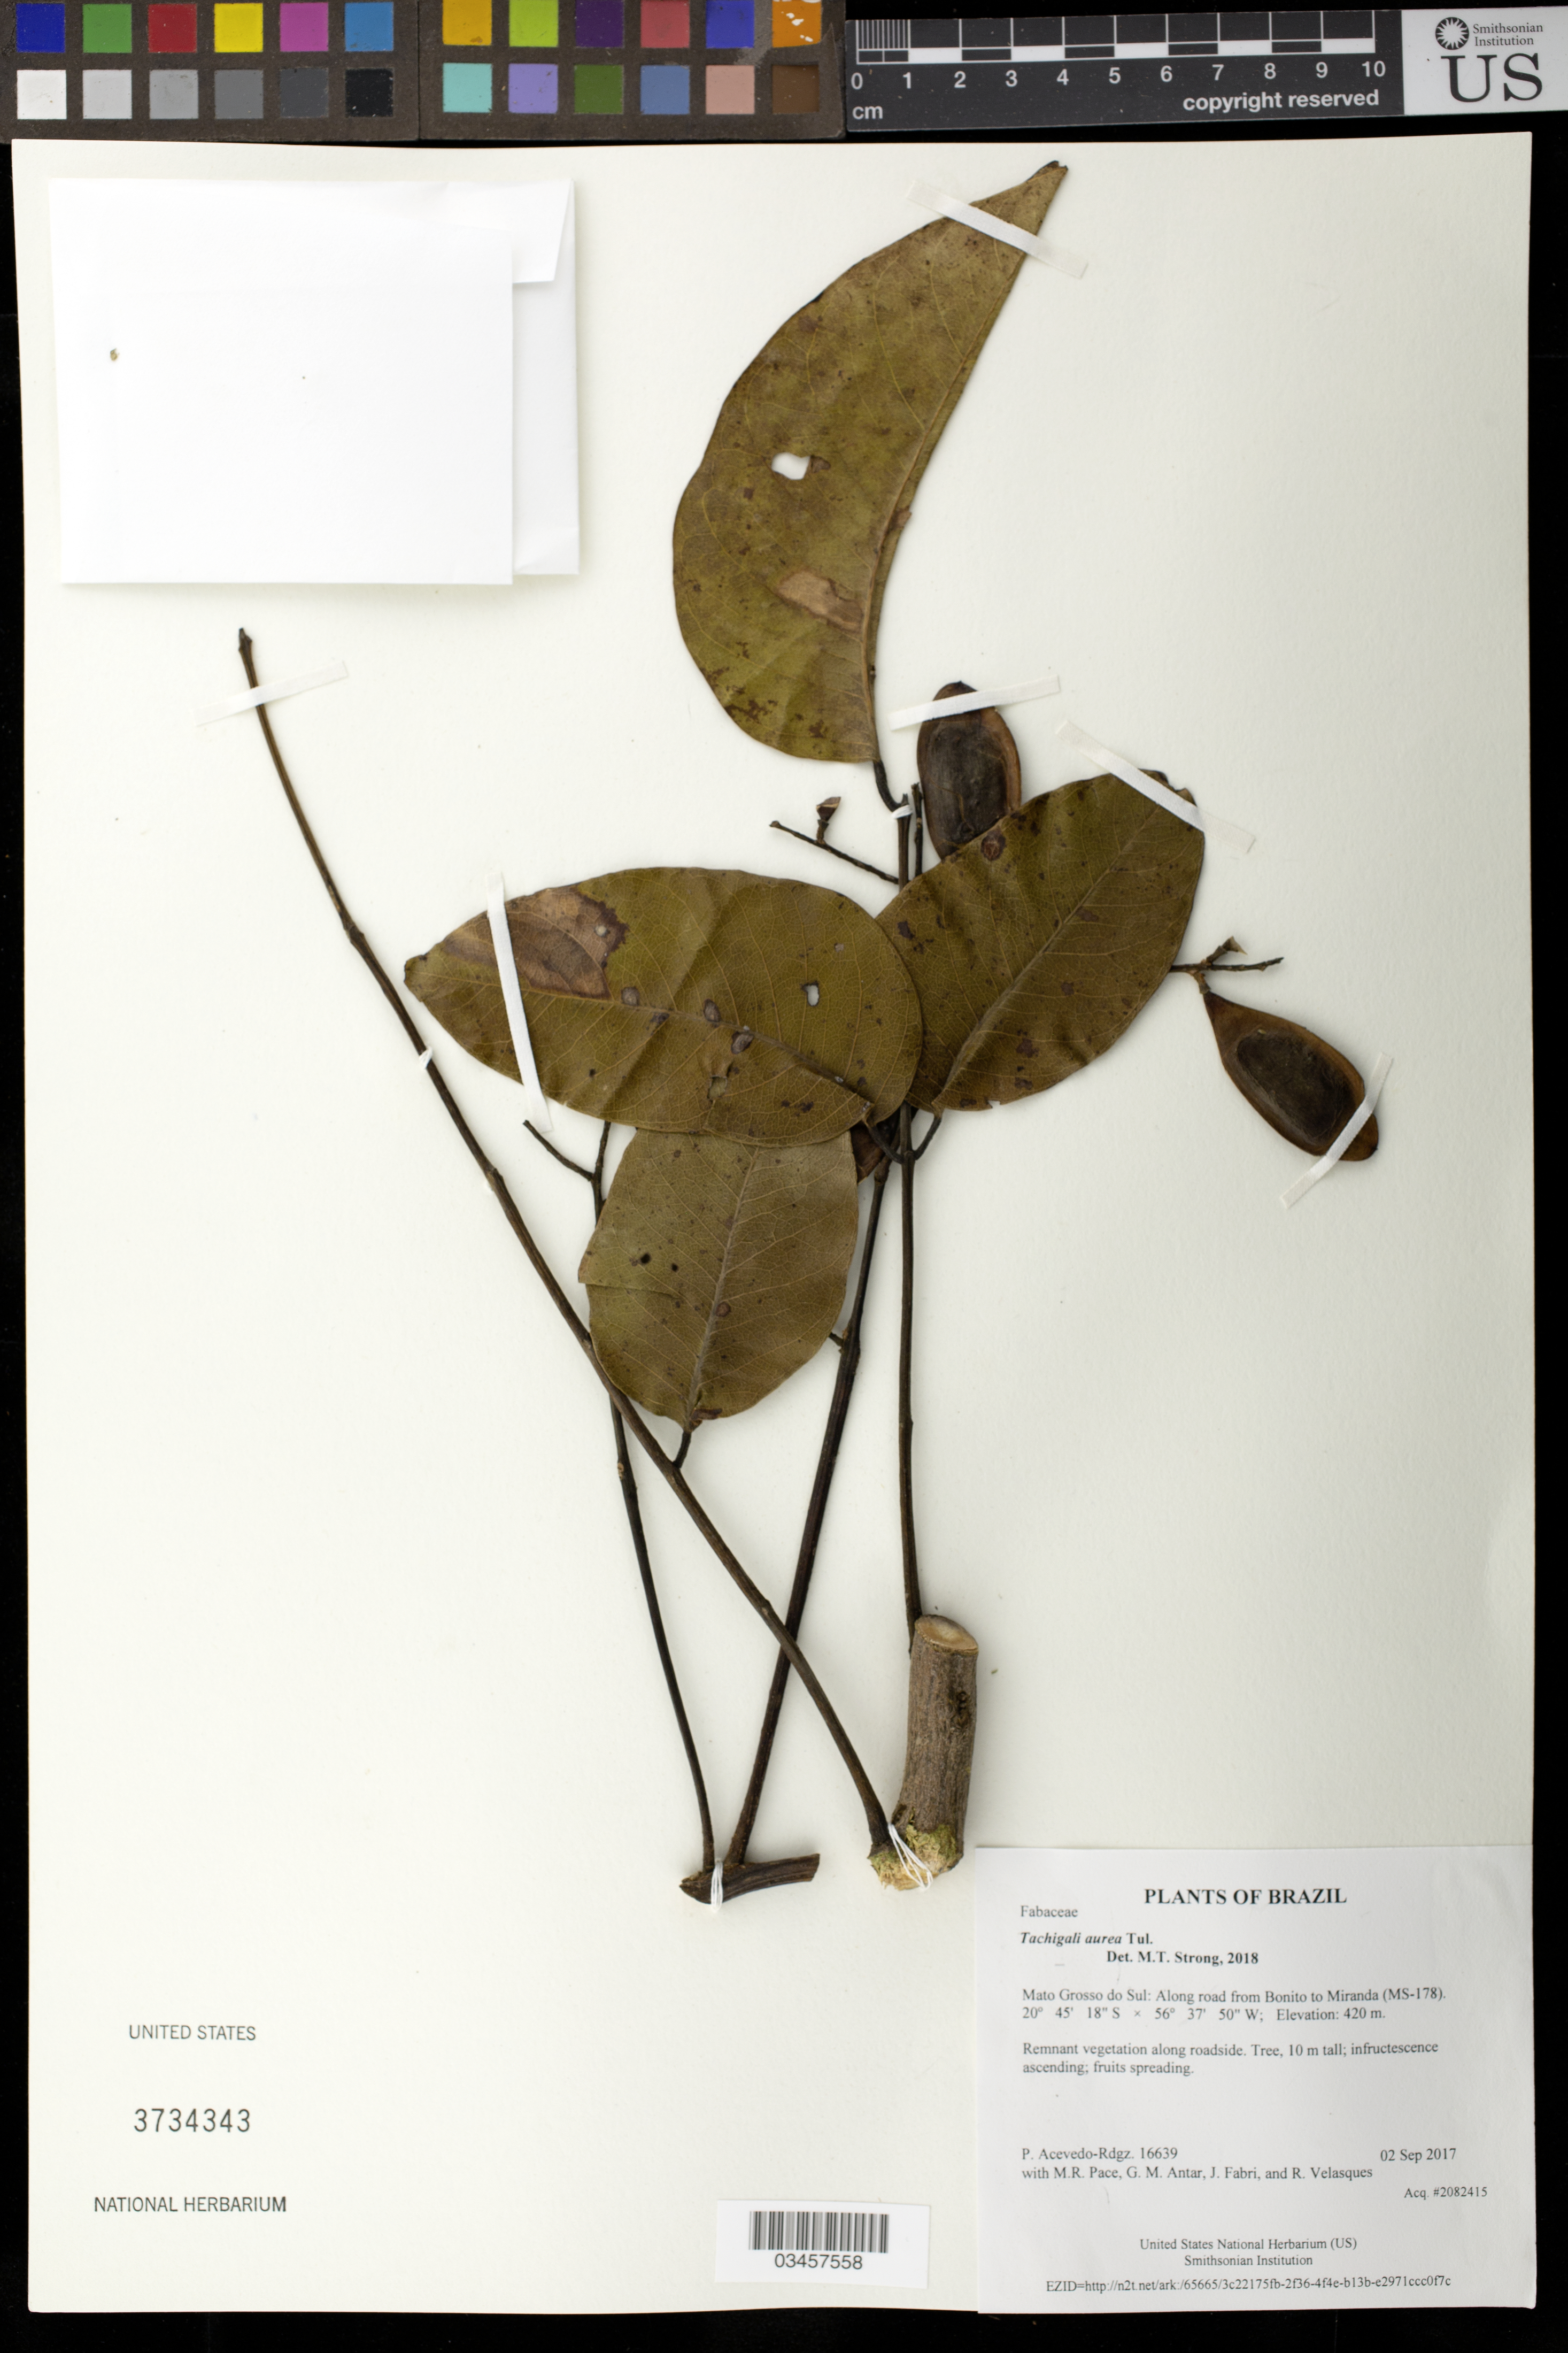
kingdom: Plantae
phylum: Tracheophyta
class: Magnoliopsida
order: Fabales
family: Fabaceae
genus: Tachigali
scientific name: Tachigali aurea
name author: Tul.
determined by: Strong, Mark T., (BOT), Smithsonian Institution - National Museum of Natural History (UNITED STATES)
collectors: P. Acevedo-Rodr., M. R. Pace, G. M. Antar, J. Fabri & R. Velasques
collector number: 16639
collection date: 2017-09-02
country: Brazil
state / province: Mato Grosso do Sul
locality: Along road from Bonito to Miranda (MS-178)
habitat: Remnant vegetation along roadside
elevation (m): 420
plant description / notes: US, NY, MO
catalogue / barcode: US 3734343